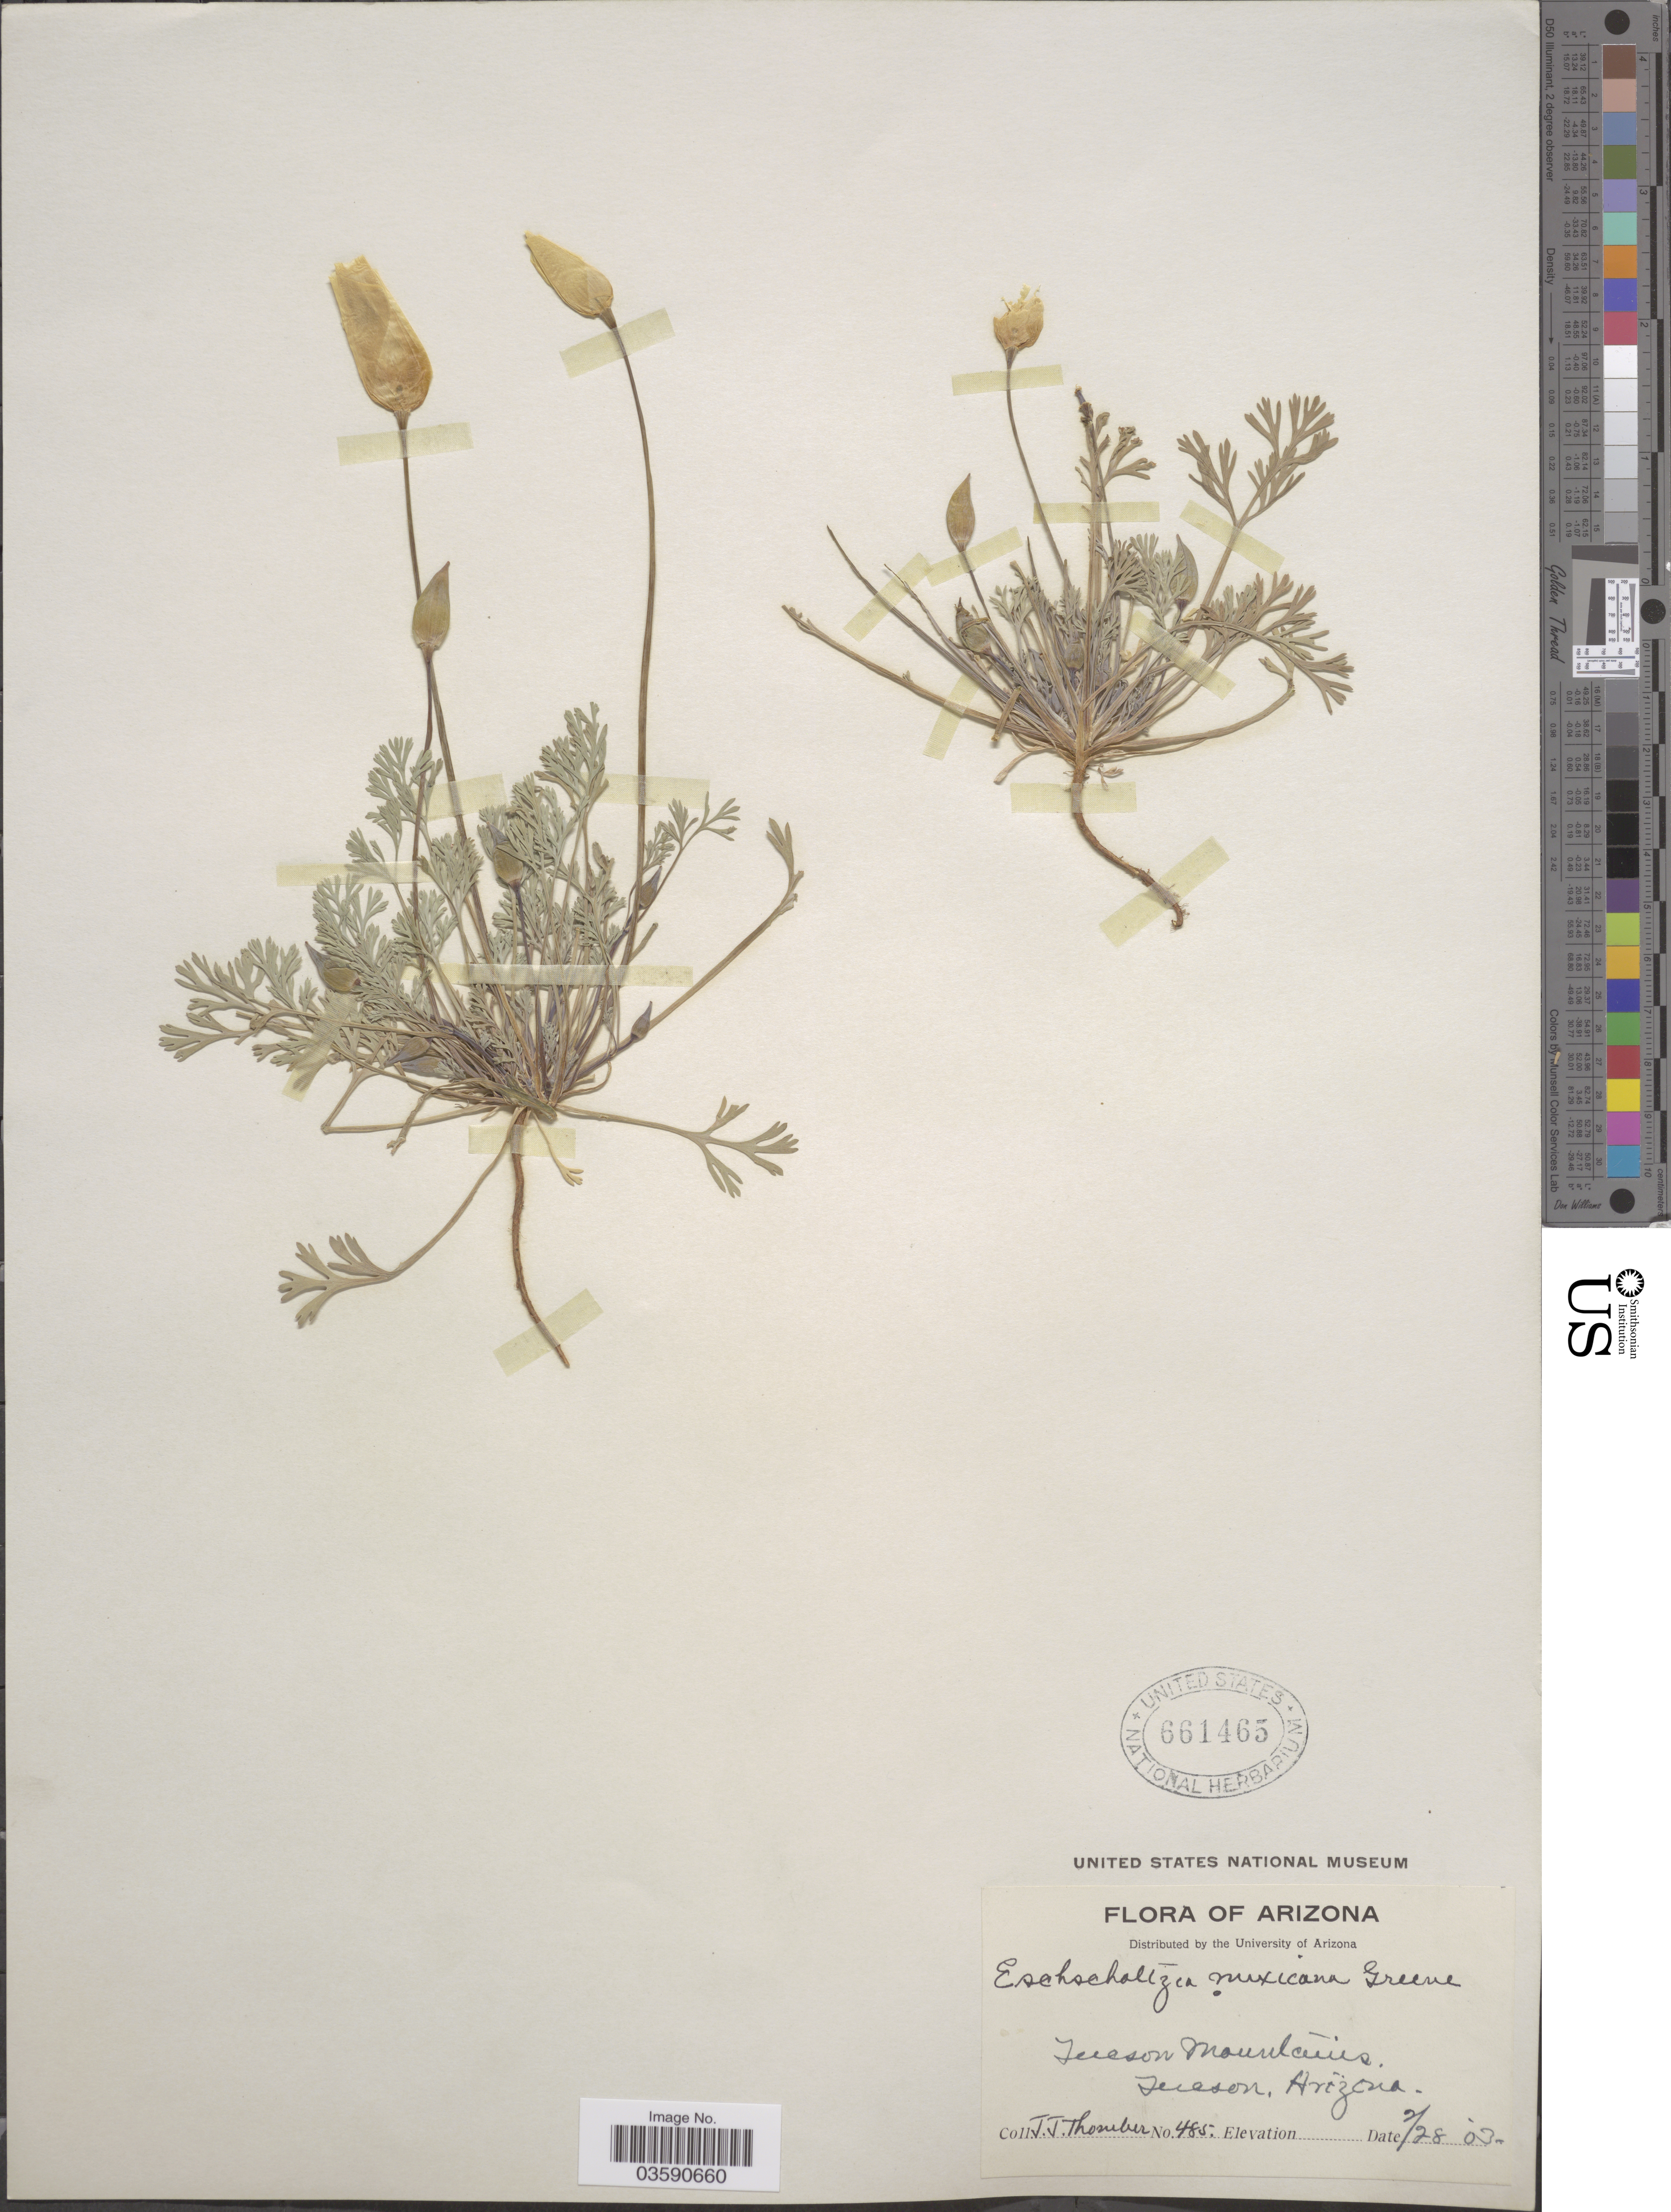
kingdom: Plantae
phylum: Tracheophyta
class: Magnoliopsida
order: Ranunculales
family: Papaveraceae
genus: Eschscholzia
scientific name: Eschscholzia mexicana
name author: Greene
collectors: J. Thornber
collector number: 485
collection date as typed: Transcribed d/m/y: 28/2/3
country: United States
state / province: Arizona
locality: Tucson Mountains, Tucson.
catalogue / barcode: US 661465